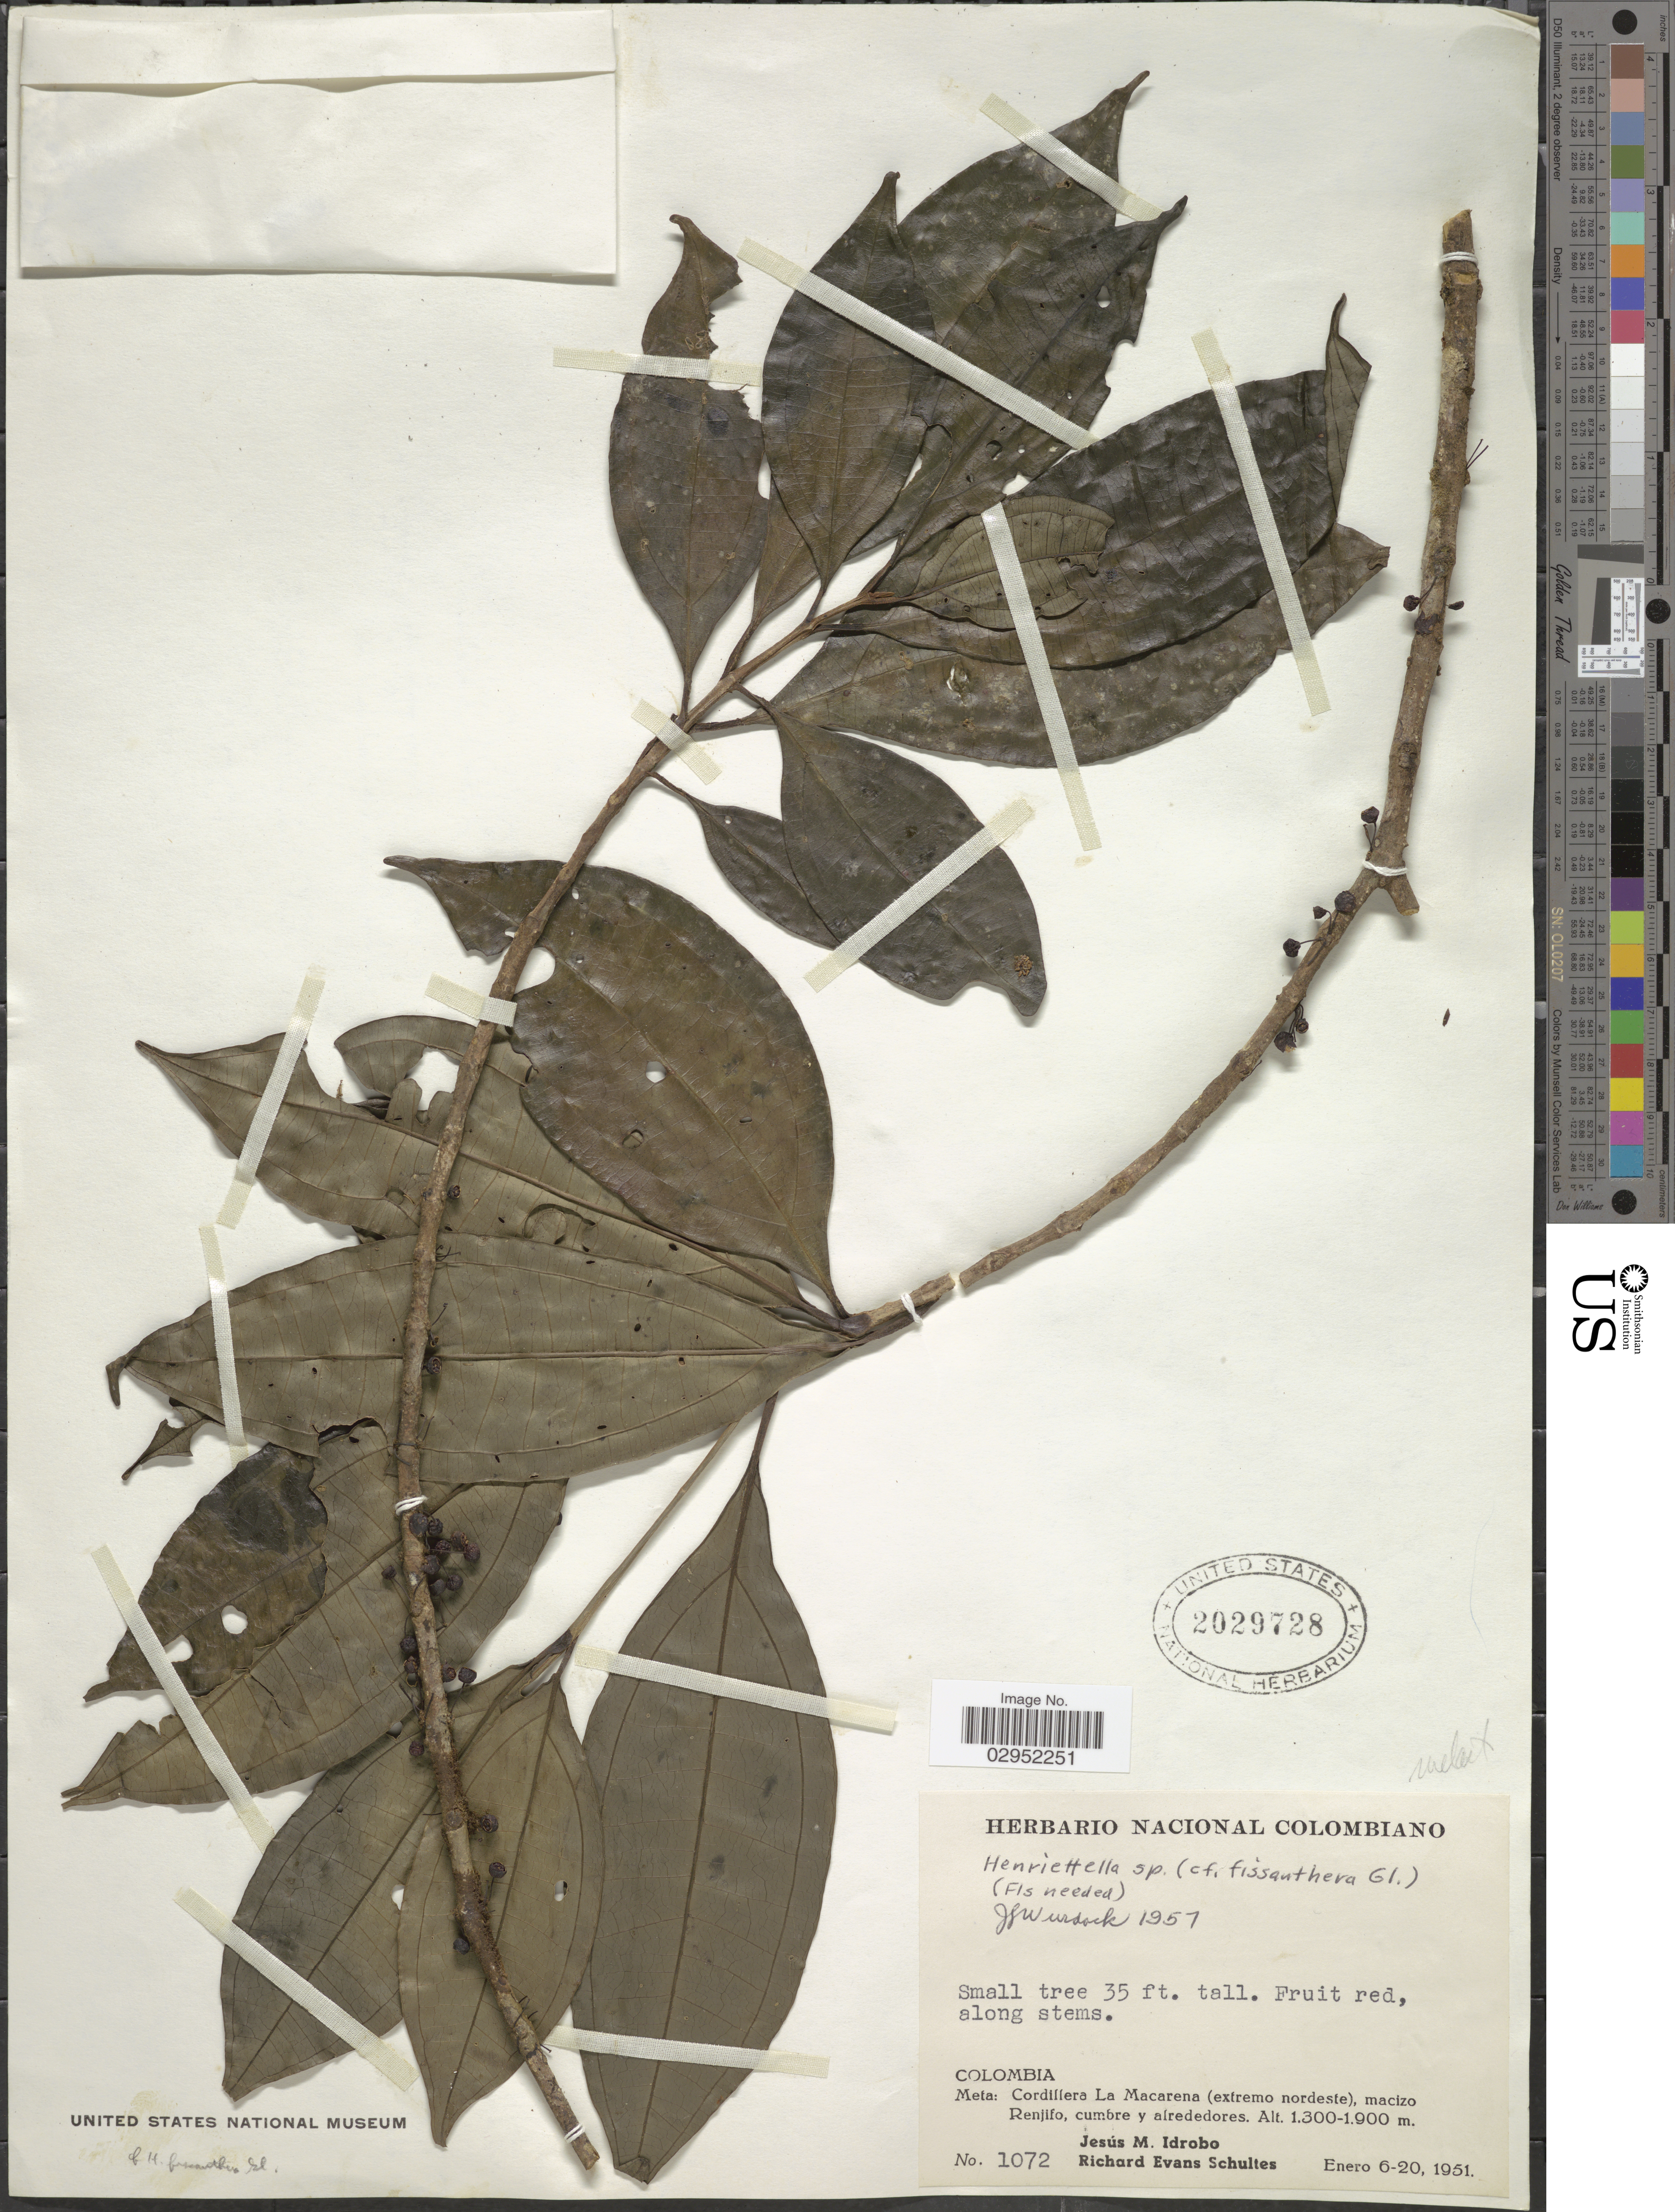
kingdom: Plantae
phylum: Tracheophyta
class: Magnoliopsida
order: Myrtales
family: Melastomataceae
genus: Henriettea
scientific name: Henriettea fissanthera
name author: (Gleason) Penneys et al.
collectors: J. M. Idrobo & R. E. Schultes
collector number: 1072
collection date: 1951-01-06/1951-01-20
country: Colombia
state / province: Meta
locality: Cordillera La Macarena (extremo nordeste), macizo Renjifo, cumbre y alrededores.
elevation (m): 1300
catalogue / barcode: US 2029728